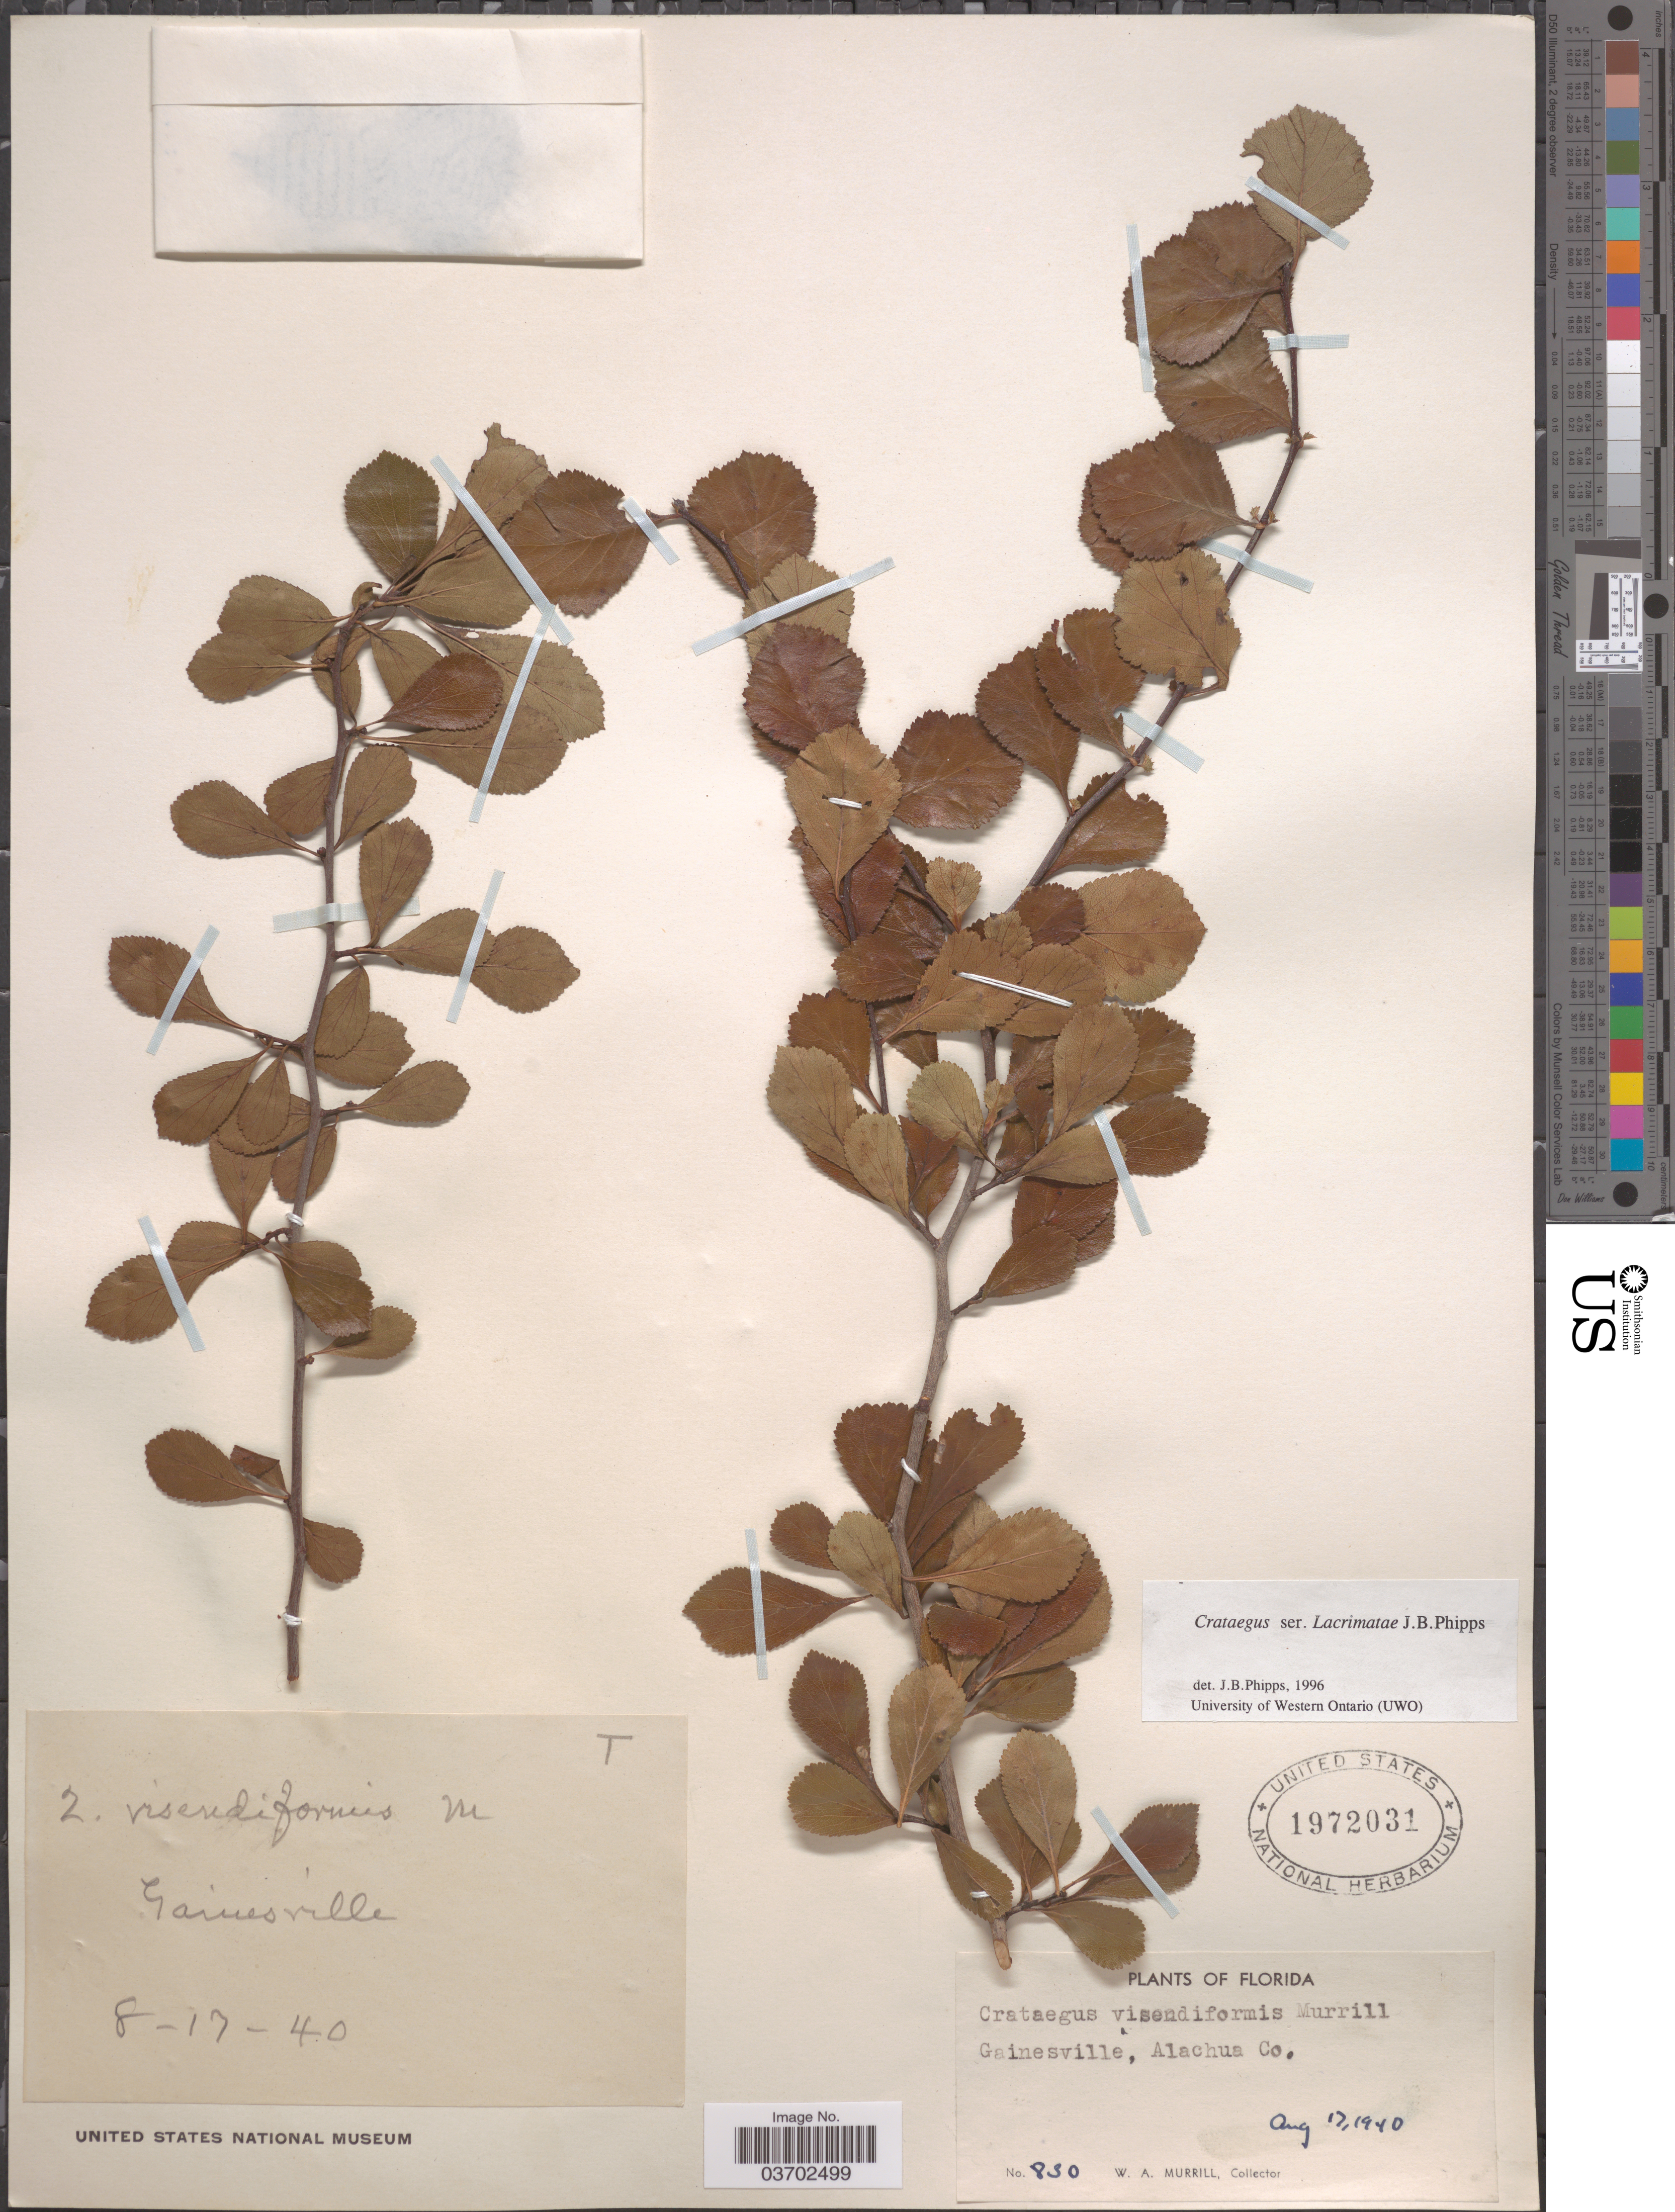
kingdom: Plantae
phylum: Tracheophyta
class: Magnoliopsida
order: Rosales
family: Rosaceae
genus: Crataegus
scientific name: Crataegus visendiformis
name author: Murrill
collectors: W. A. Murrill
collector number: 830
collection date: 1940-08-17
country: United States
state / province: Florida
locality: Gainesville, Alachua Co.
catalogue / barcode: US 1972031